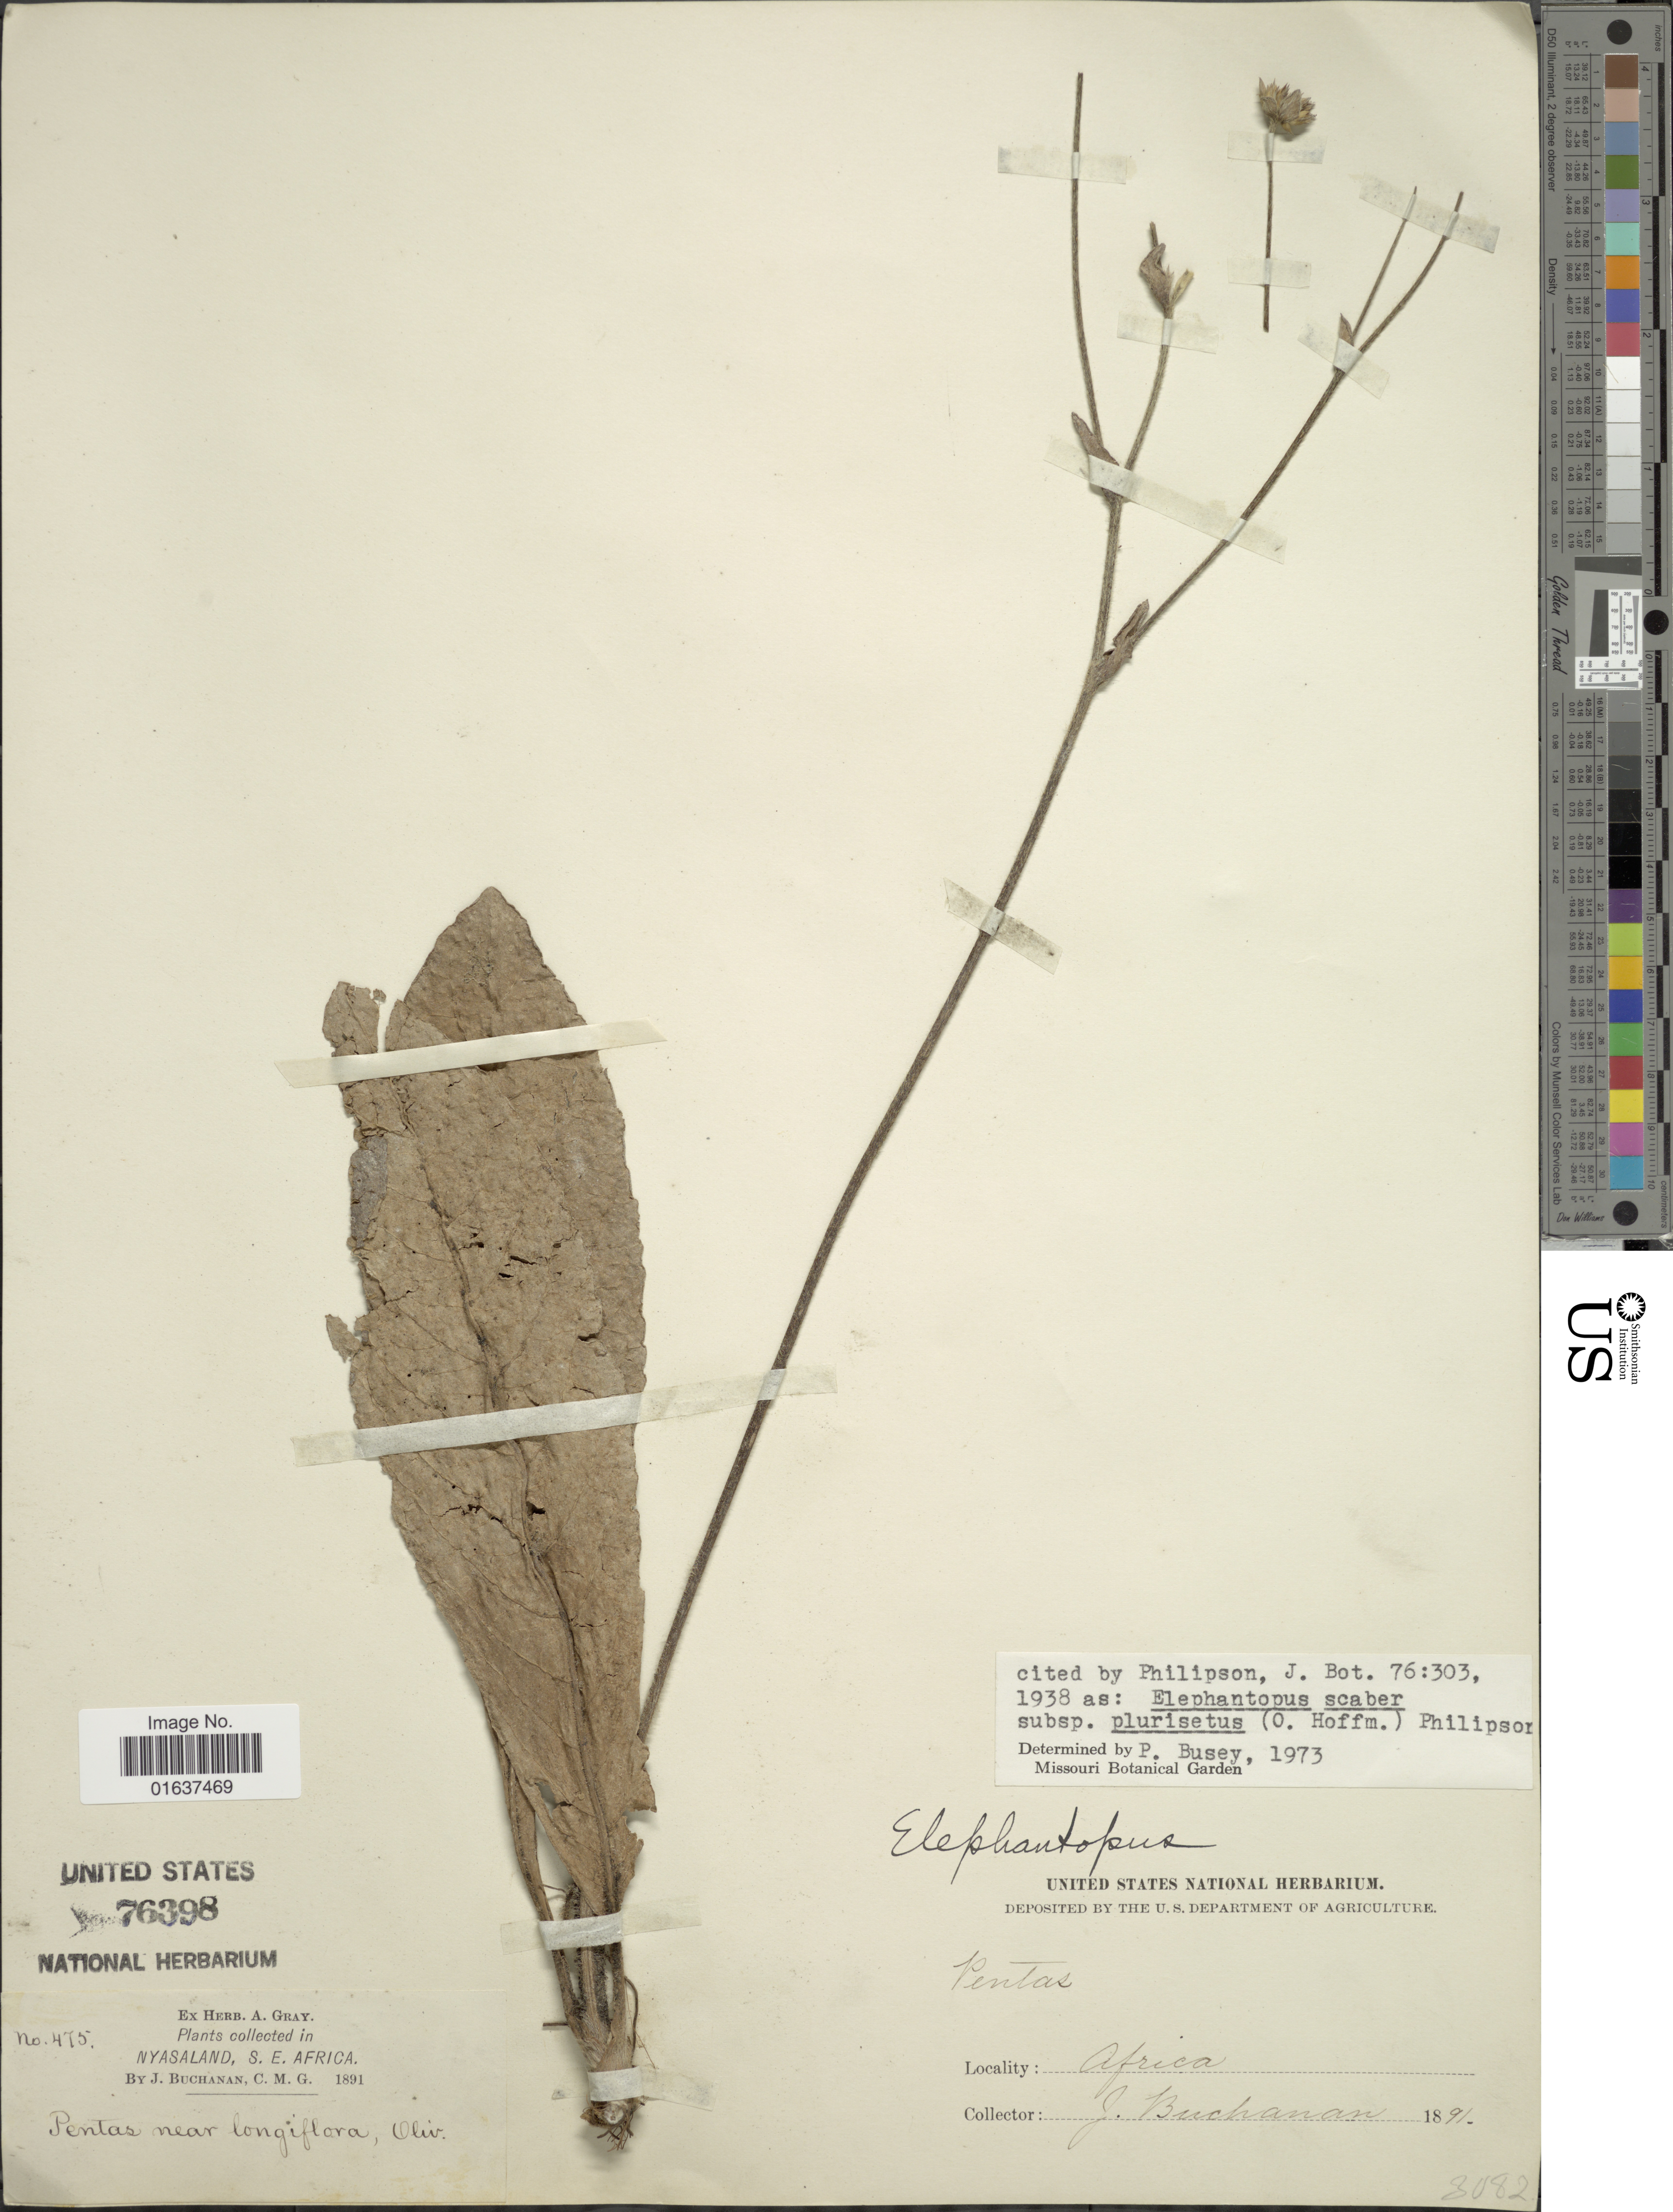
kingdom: Plantae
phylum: Tracheophyta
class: Magnoliopsida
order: Asterales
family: Asteraceae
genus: Elephantopus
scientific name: Elephantopus scaber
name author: L.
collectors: J. Buchanan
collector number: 475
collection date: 1891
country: Malawi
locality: Nyasaland.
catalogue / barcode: US 76398